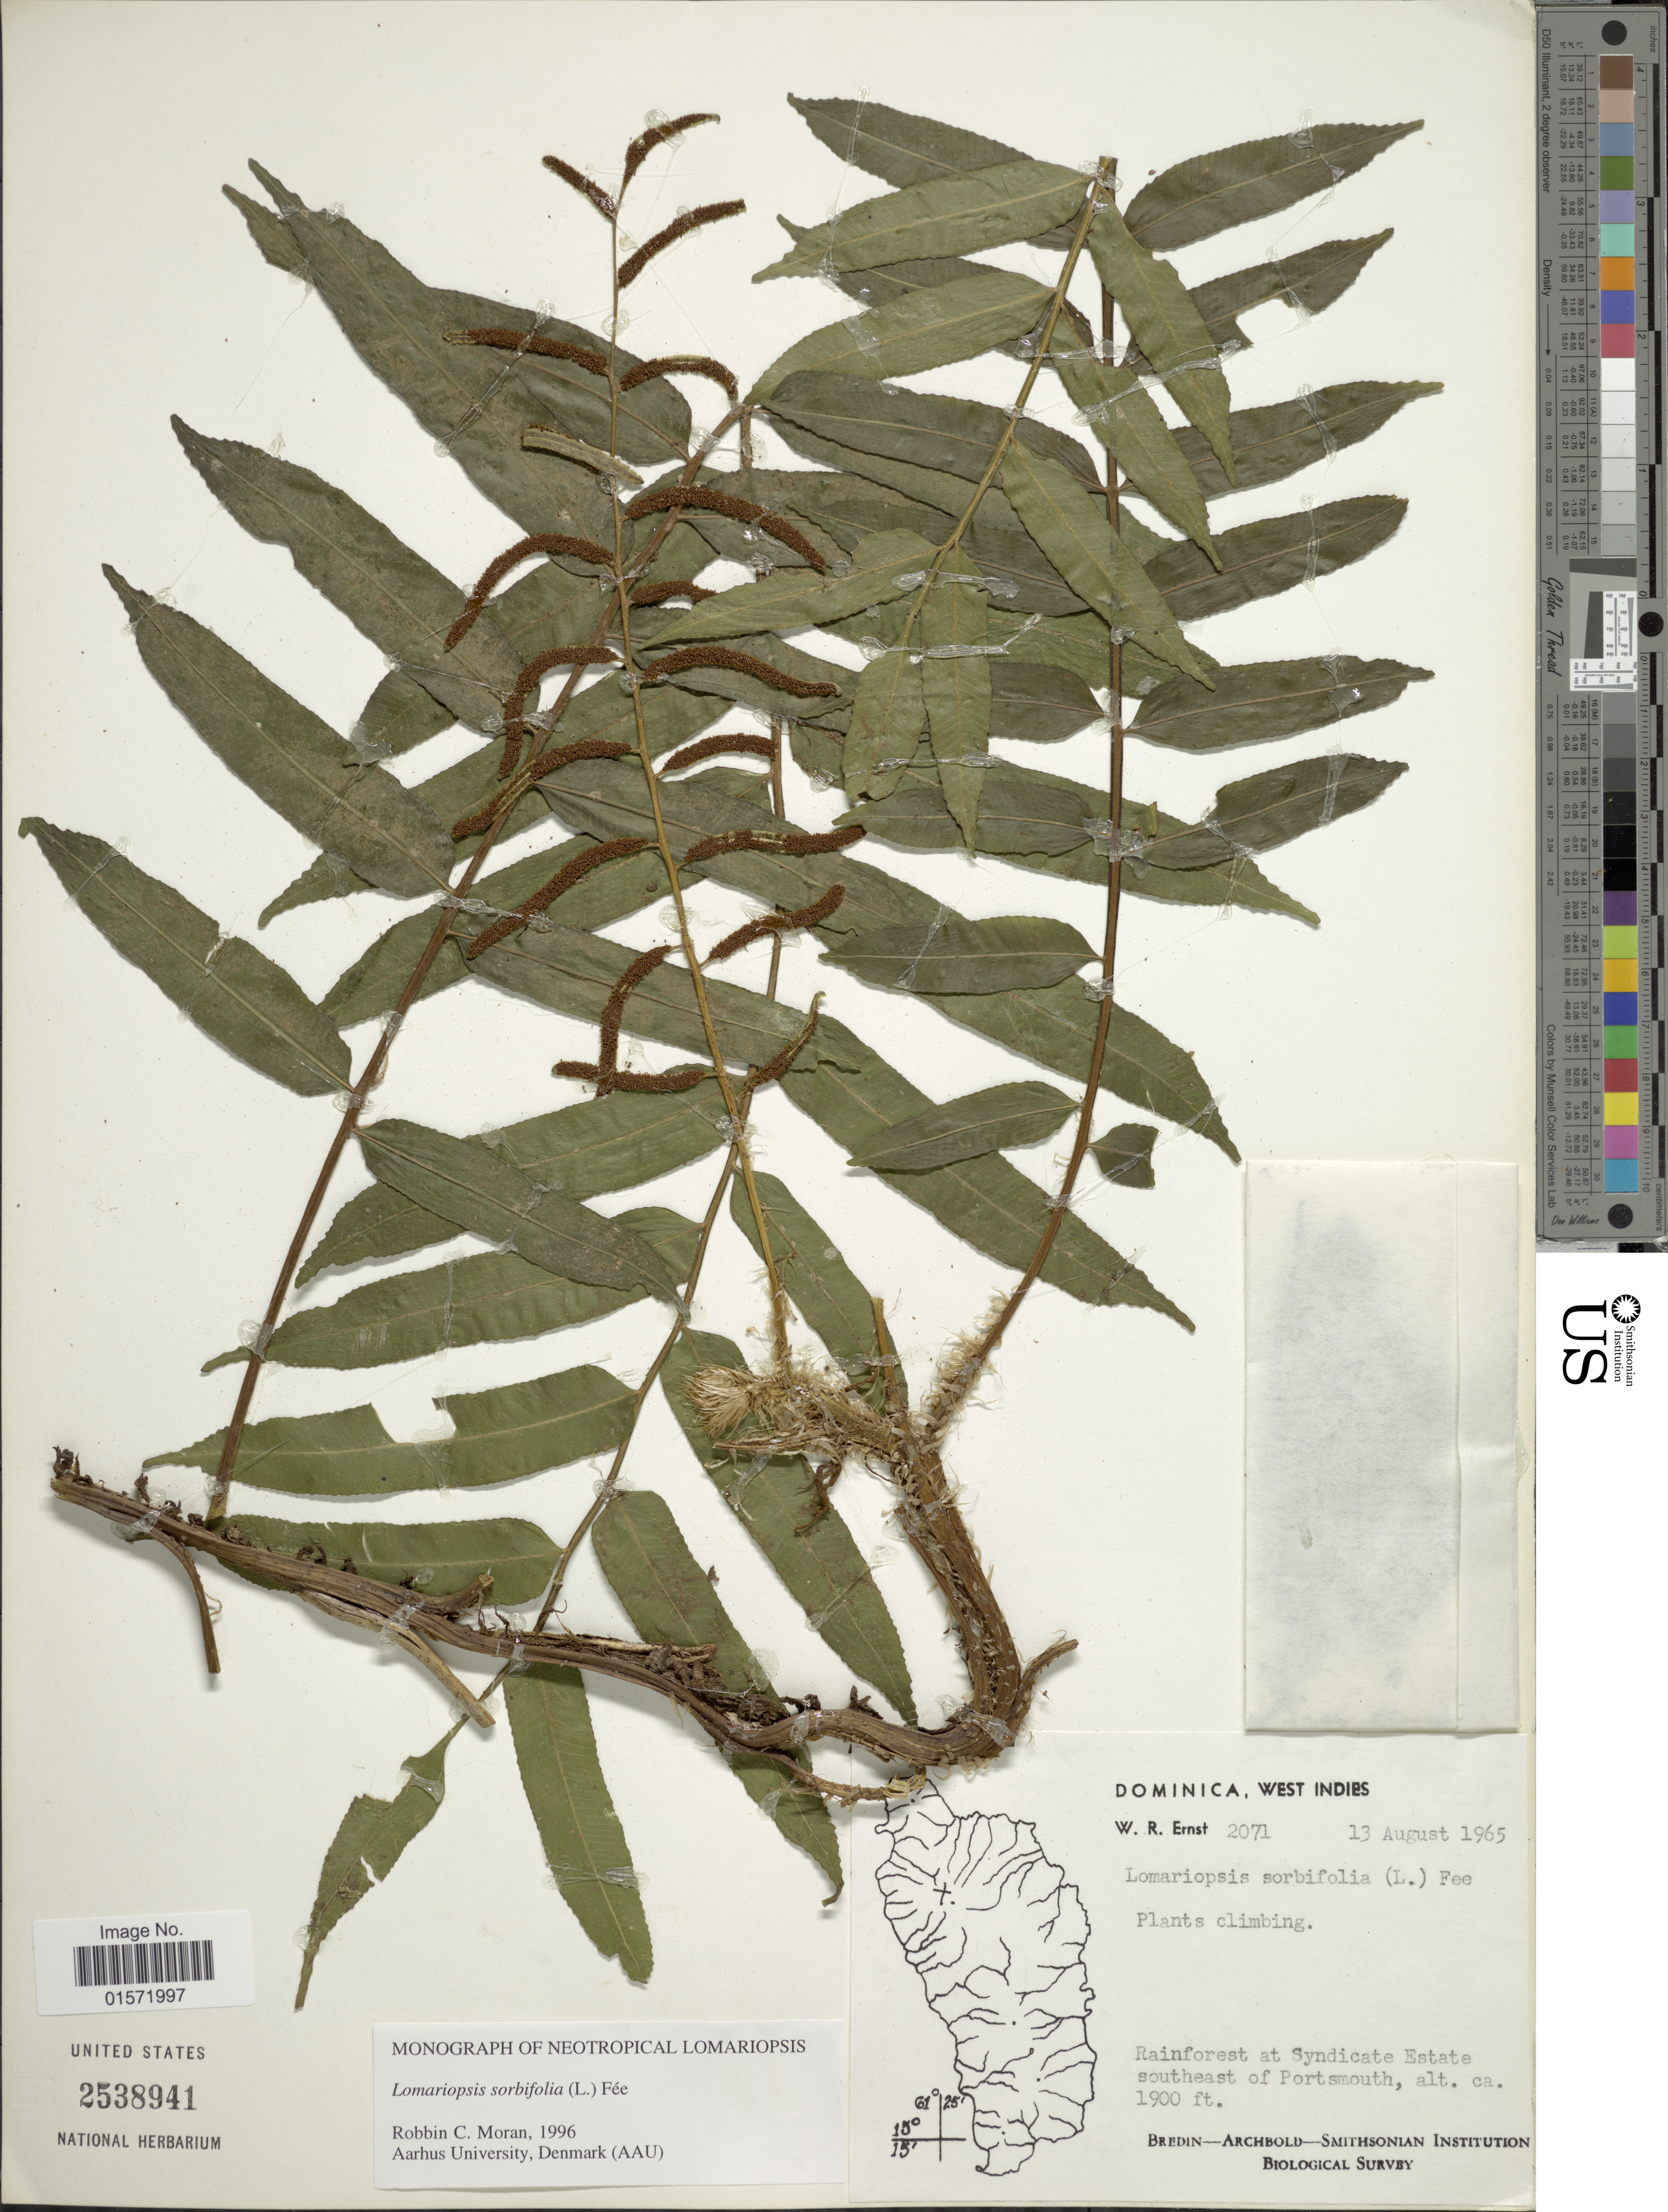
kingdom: Plantae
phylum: Tracheophyta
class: Polypodiopsida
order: Polypodiales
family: Lomariopsidaceae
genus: Lomariopsis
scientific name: Lomariopsis sorbifolia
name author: (L.) Fée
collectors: W. R. Ernst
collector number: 2071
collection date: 1965-08-13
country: Dominica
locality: West Indies, Rainforest at Syndicate Estate southeast of Portsmouth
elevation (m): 579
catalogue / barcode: US 2538941